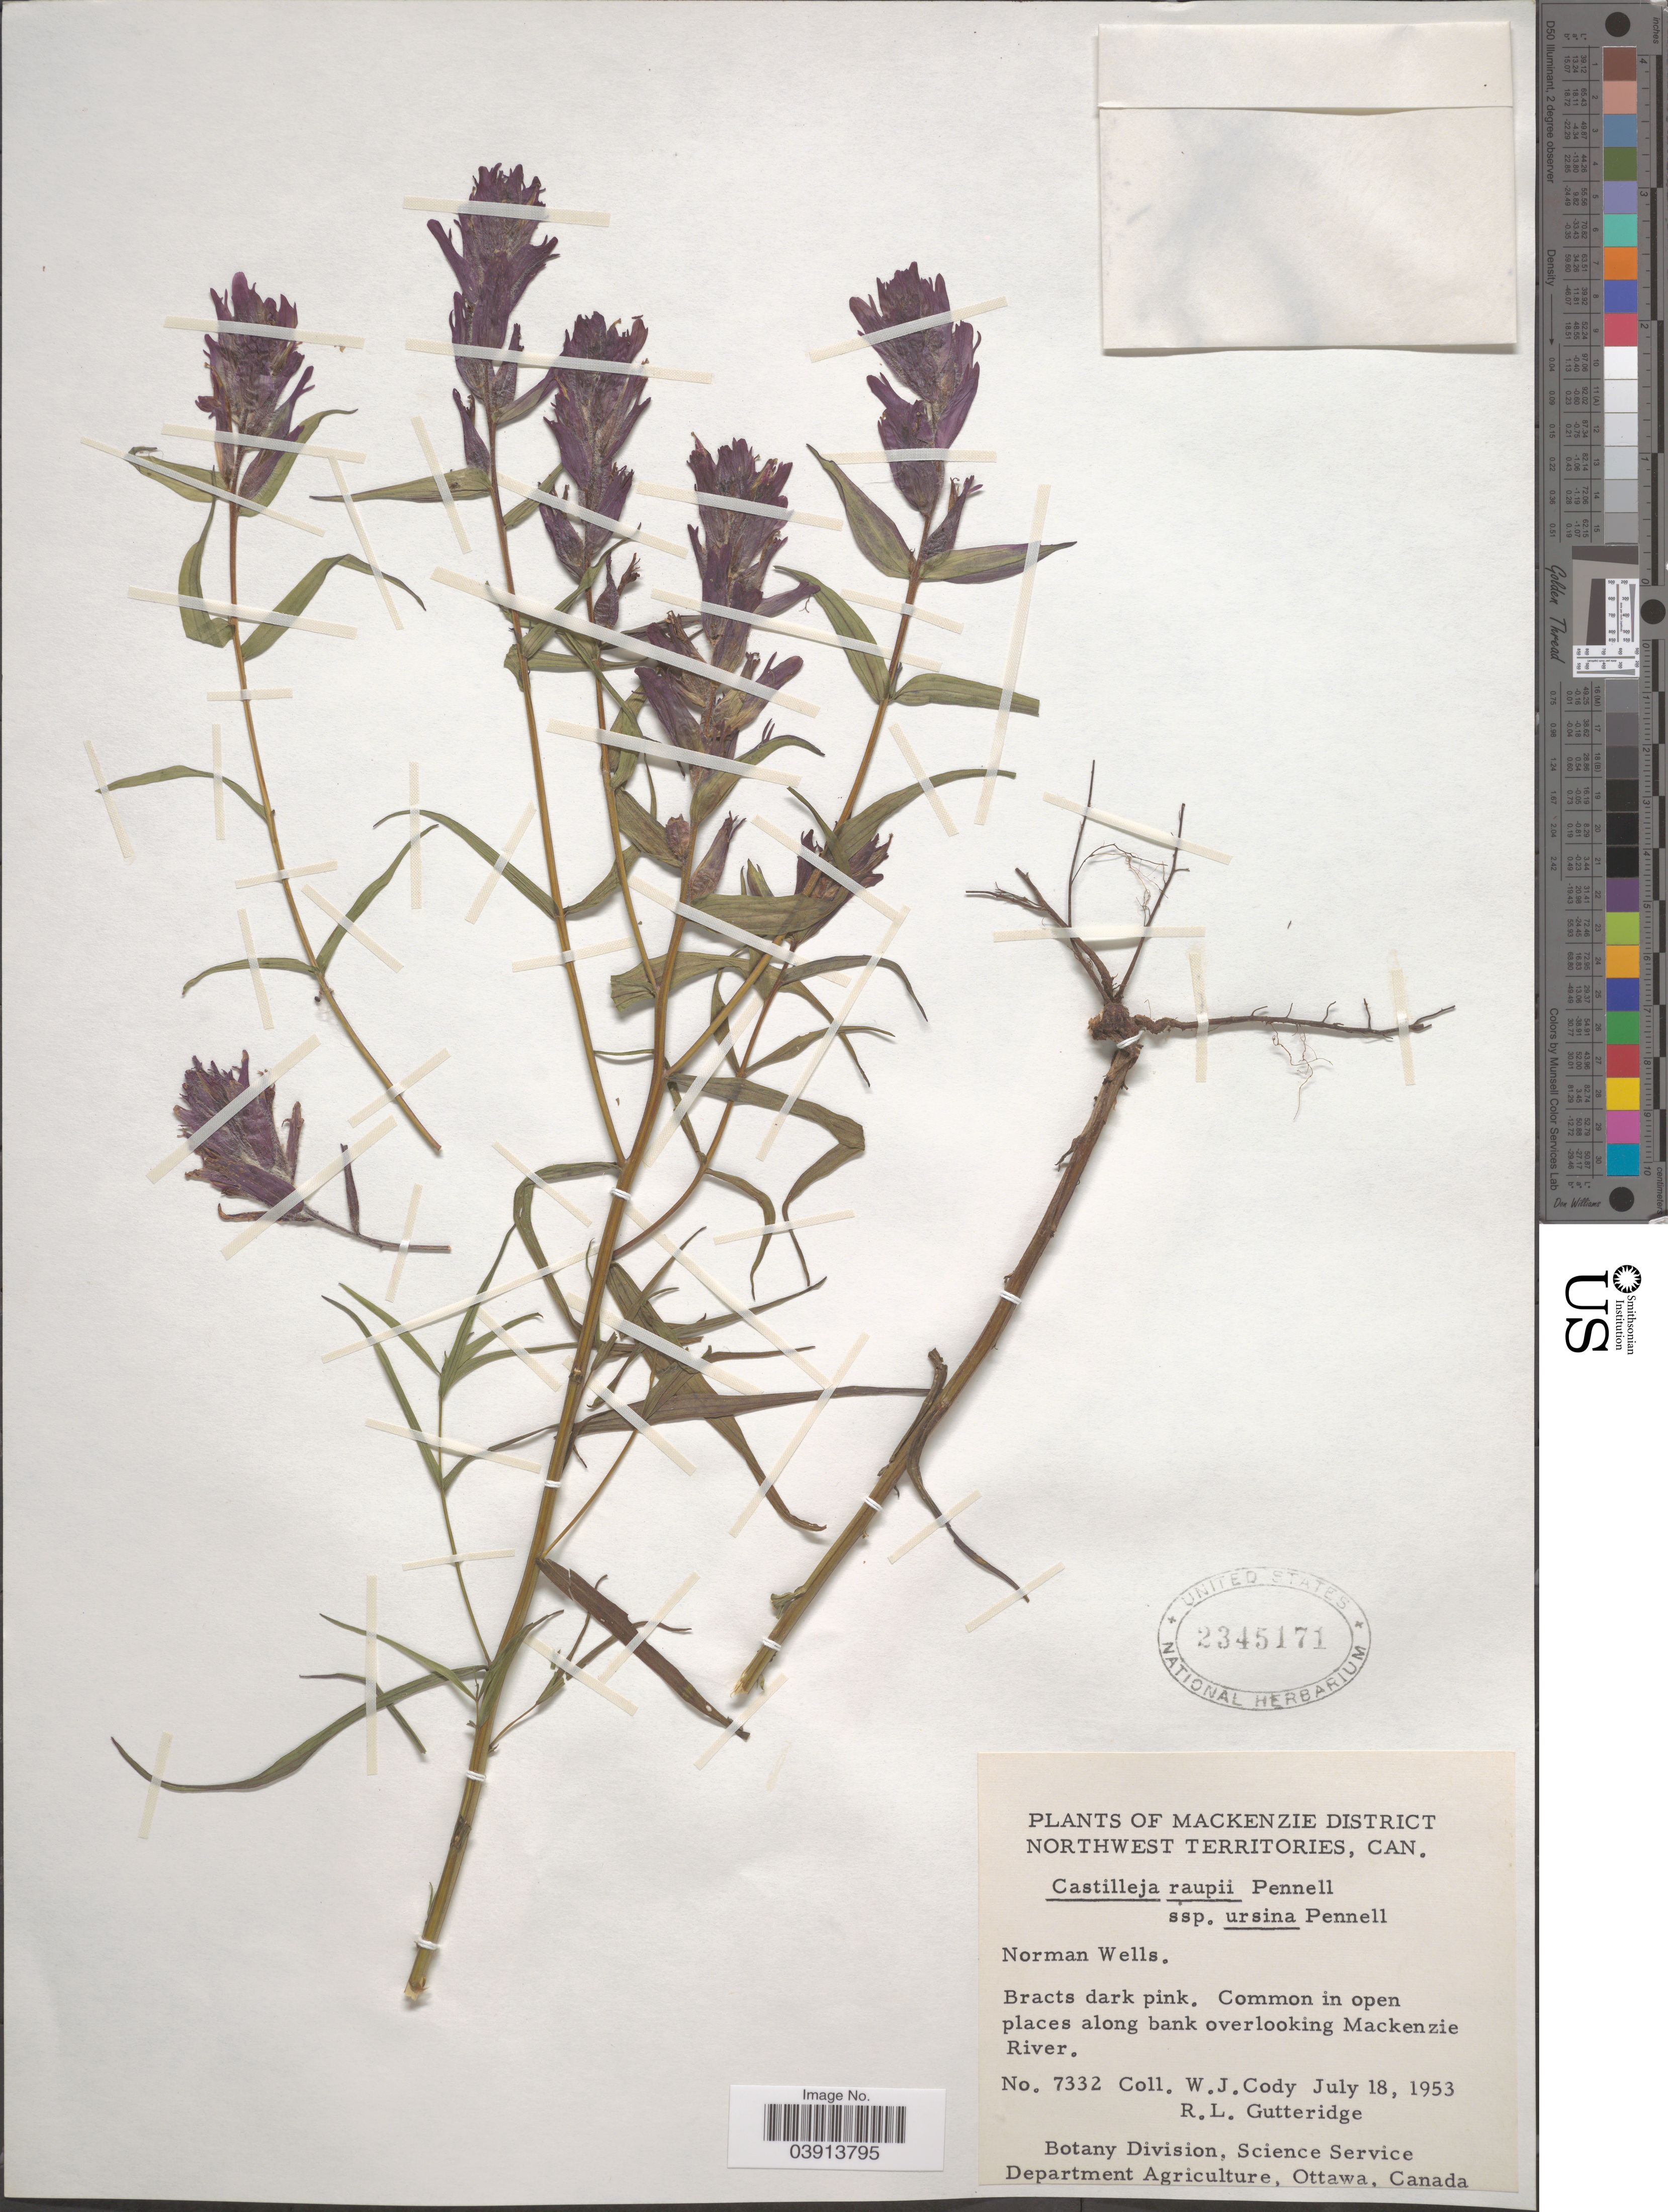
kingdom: Plantae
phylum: Tracheophyta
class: Magnoliopsida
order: Lamiales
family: Orobanchaceae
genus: Castilleja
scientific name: Castilleja raupii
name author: Pennell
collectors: W. Cody & R. Gutteridge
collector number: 7332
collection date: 1953-07-18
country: Canada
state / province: Northwest Territories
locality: Mackenzie District. Norman Wells. Along bank overlooking Mackenzie River.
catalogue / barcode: US 2345171